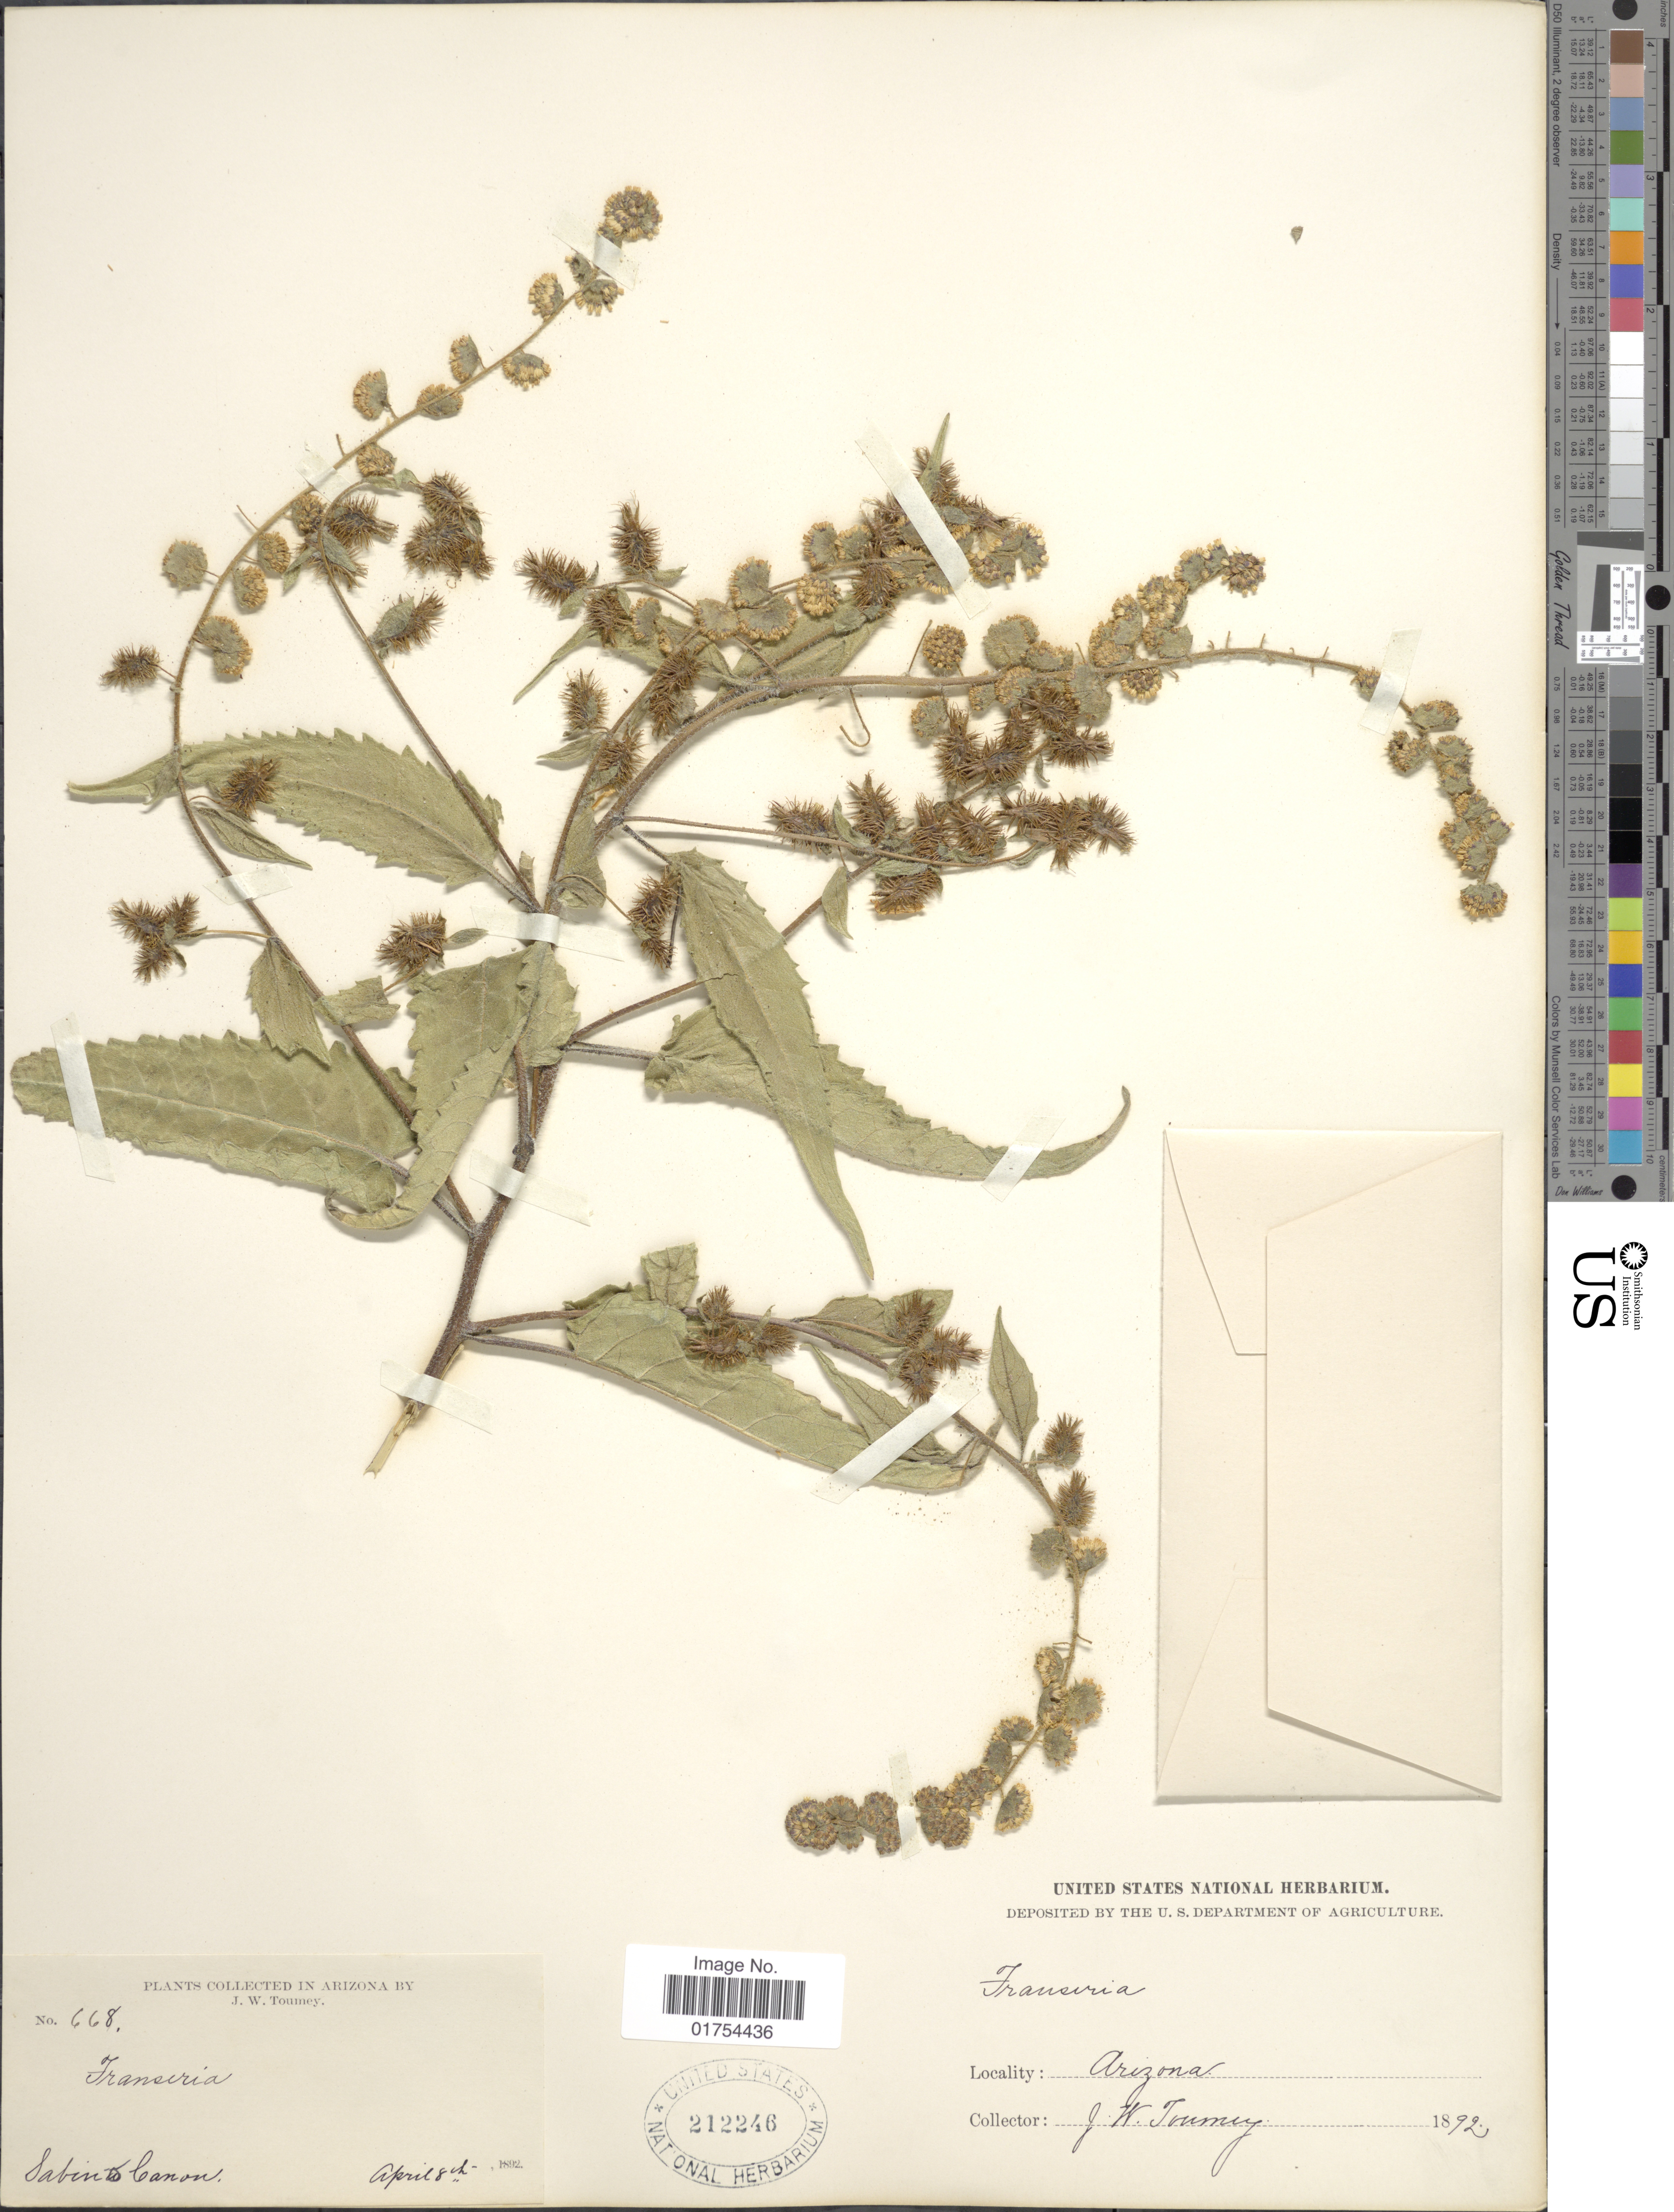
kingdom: Plantae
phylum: Tracheophyta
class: Magnoliopsida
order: Asterales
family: Asteraceae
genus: Franseria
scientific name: Franseria ambrosioides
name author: Cav.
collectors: J. W. Toumey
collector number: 668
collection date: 1892-04-08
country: United States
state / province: Arizona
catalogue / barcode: US 212246